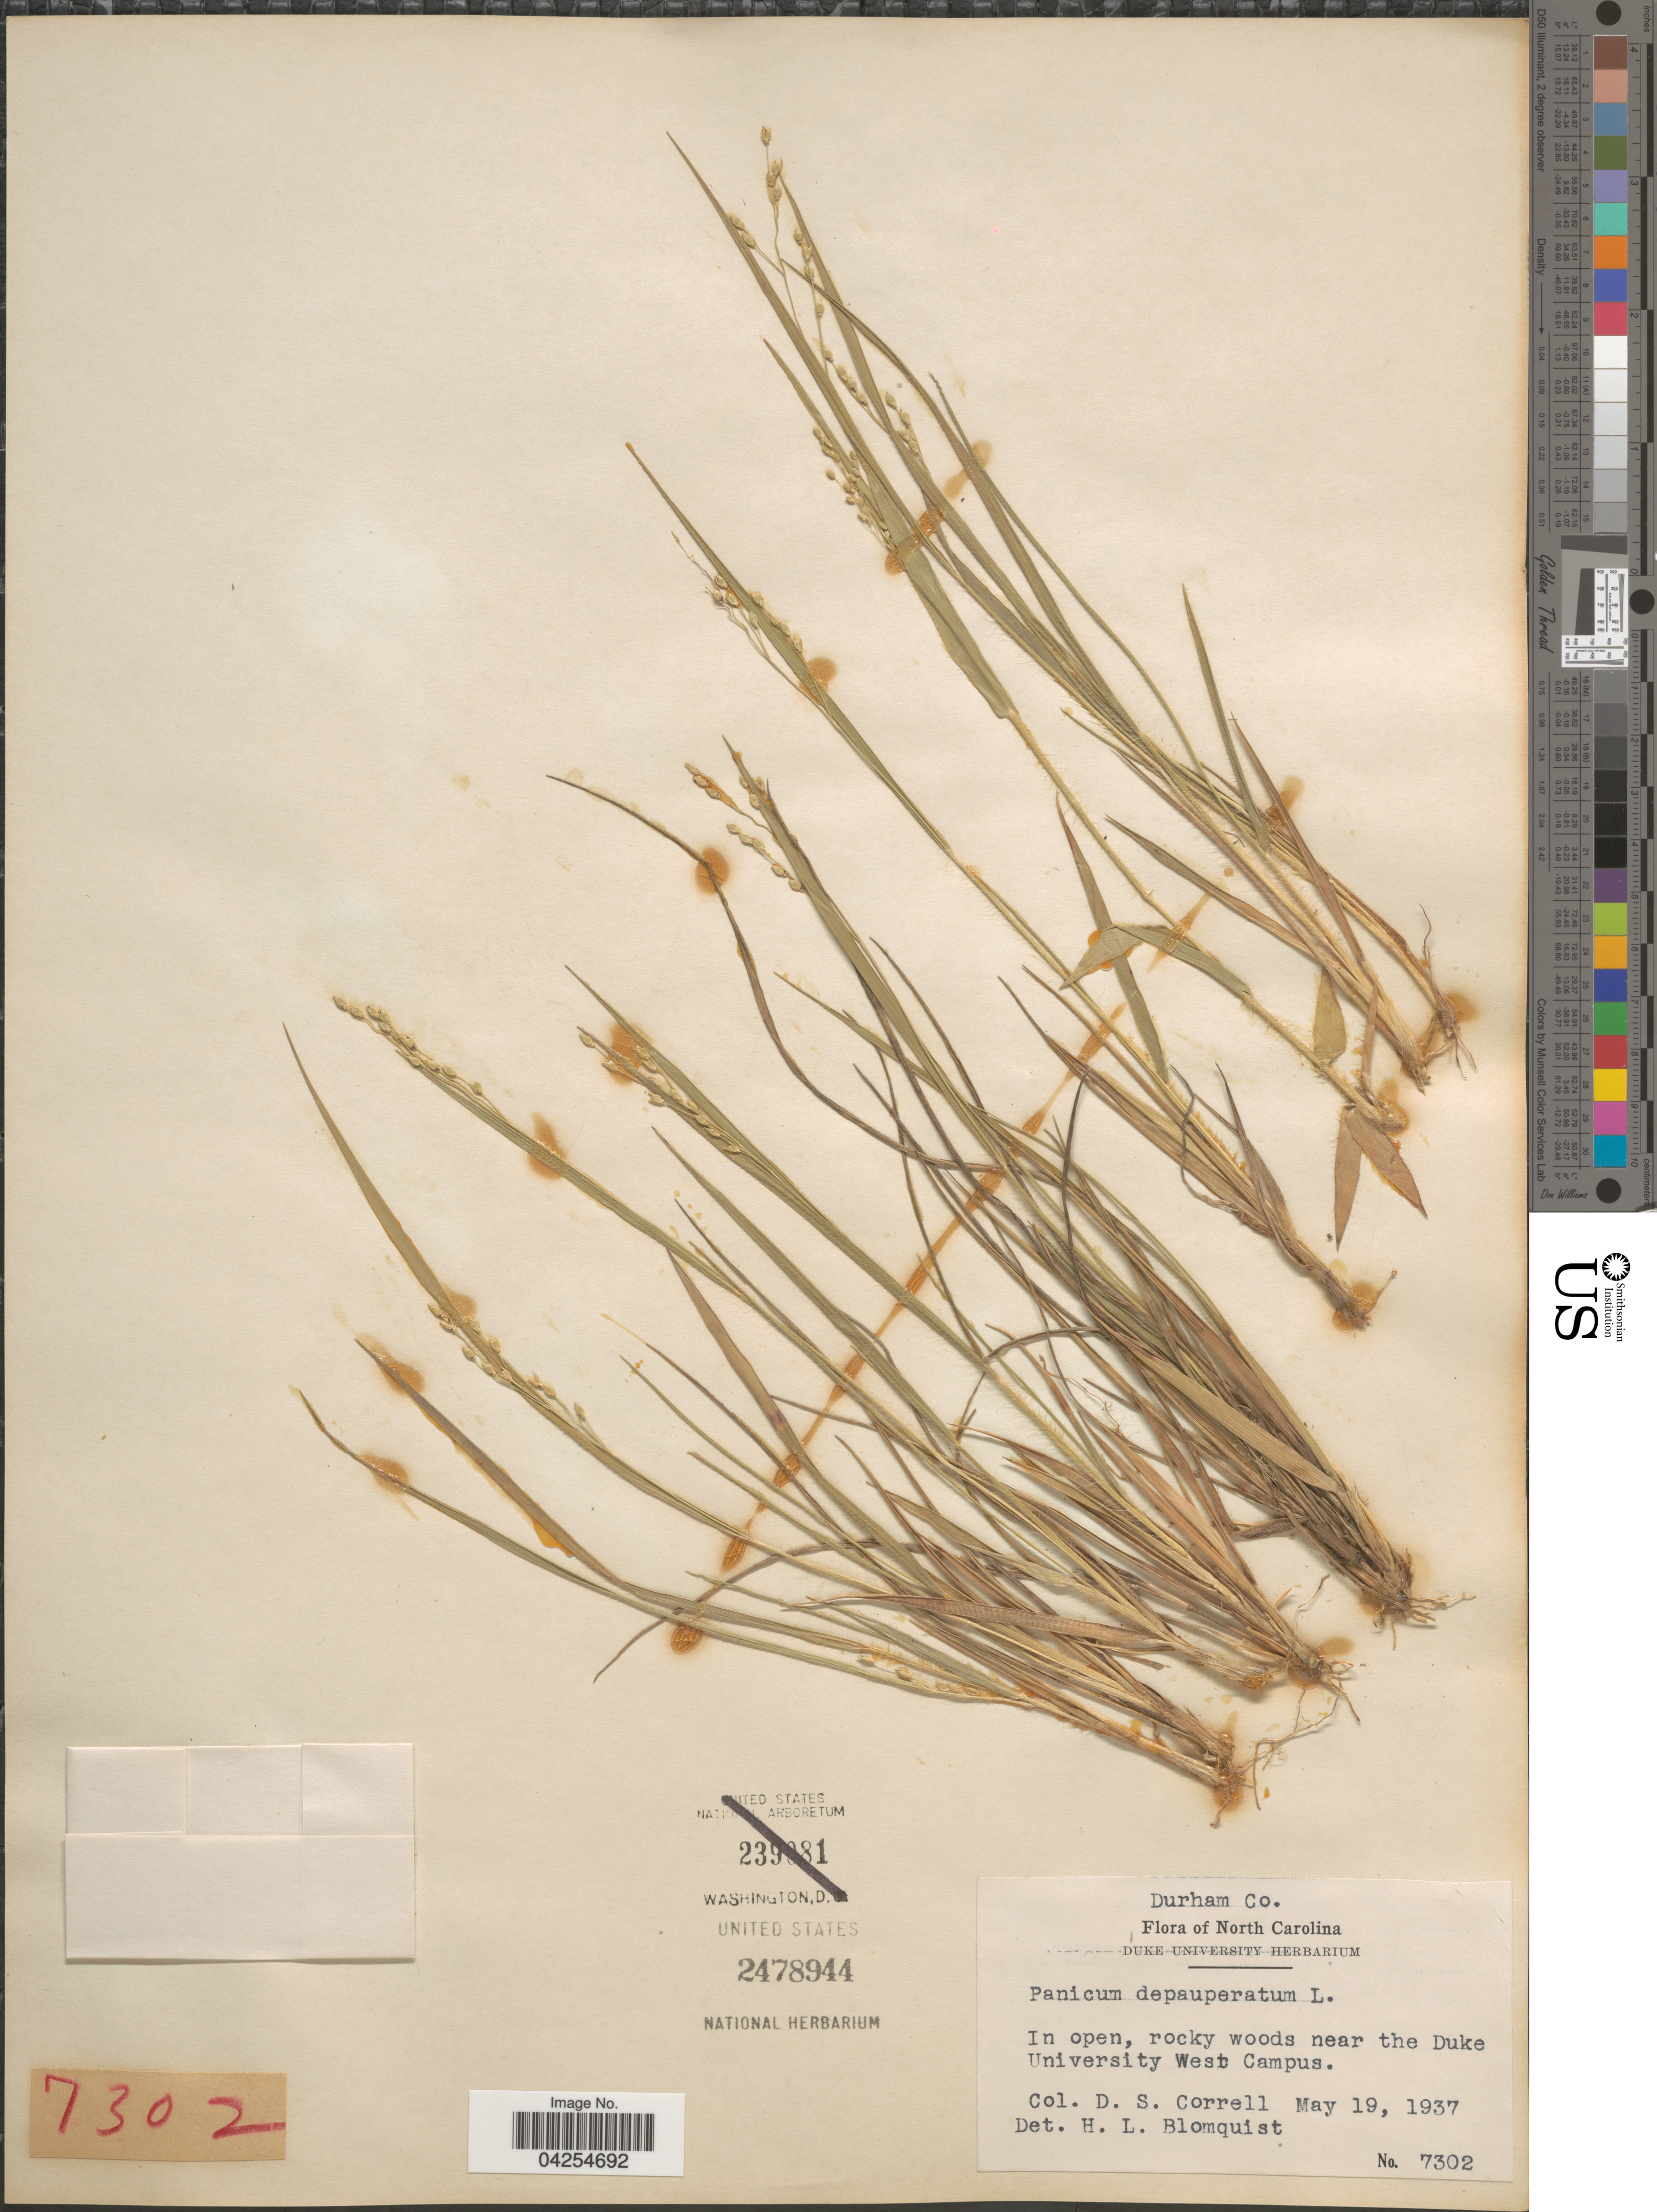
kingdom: Plantae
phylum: Tracheophyta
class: Liliopsida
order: Poales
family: Poaceae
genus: Dichanthelium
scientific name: Dichanthelium depauperatum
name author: (Muhl.) Gould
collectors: D. S. Correll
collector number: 7302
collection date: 1937-05-19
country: United States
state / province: North Carolina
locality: Durham Co. In open, rocky woods near the Duke University West Campus.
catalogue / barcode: US 2478944